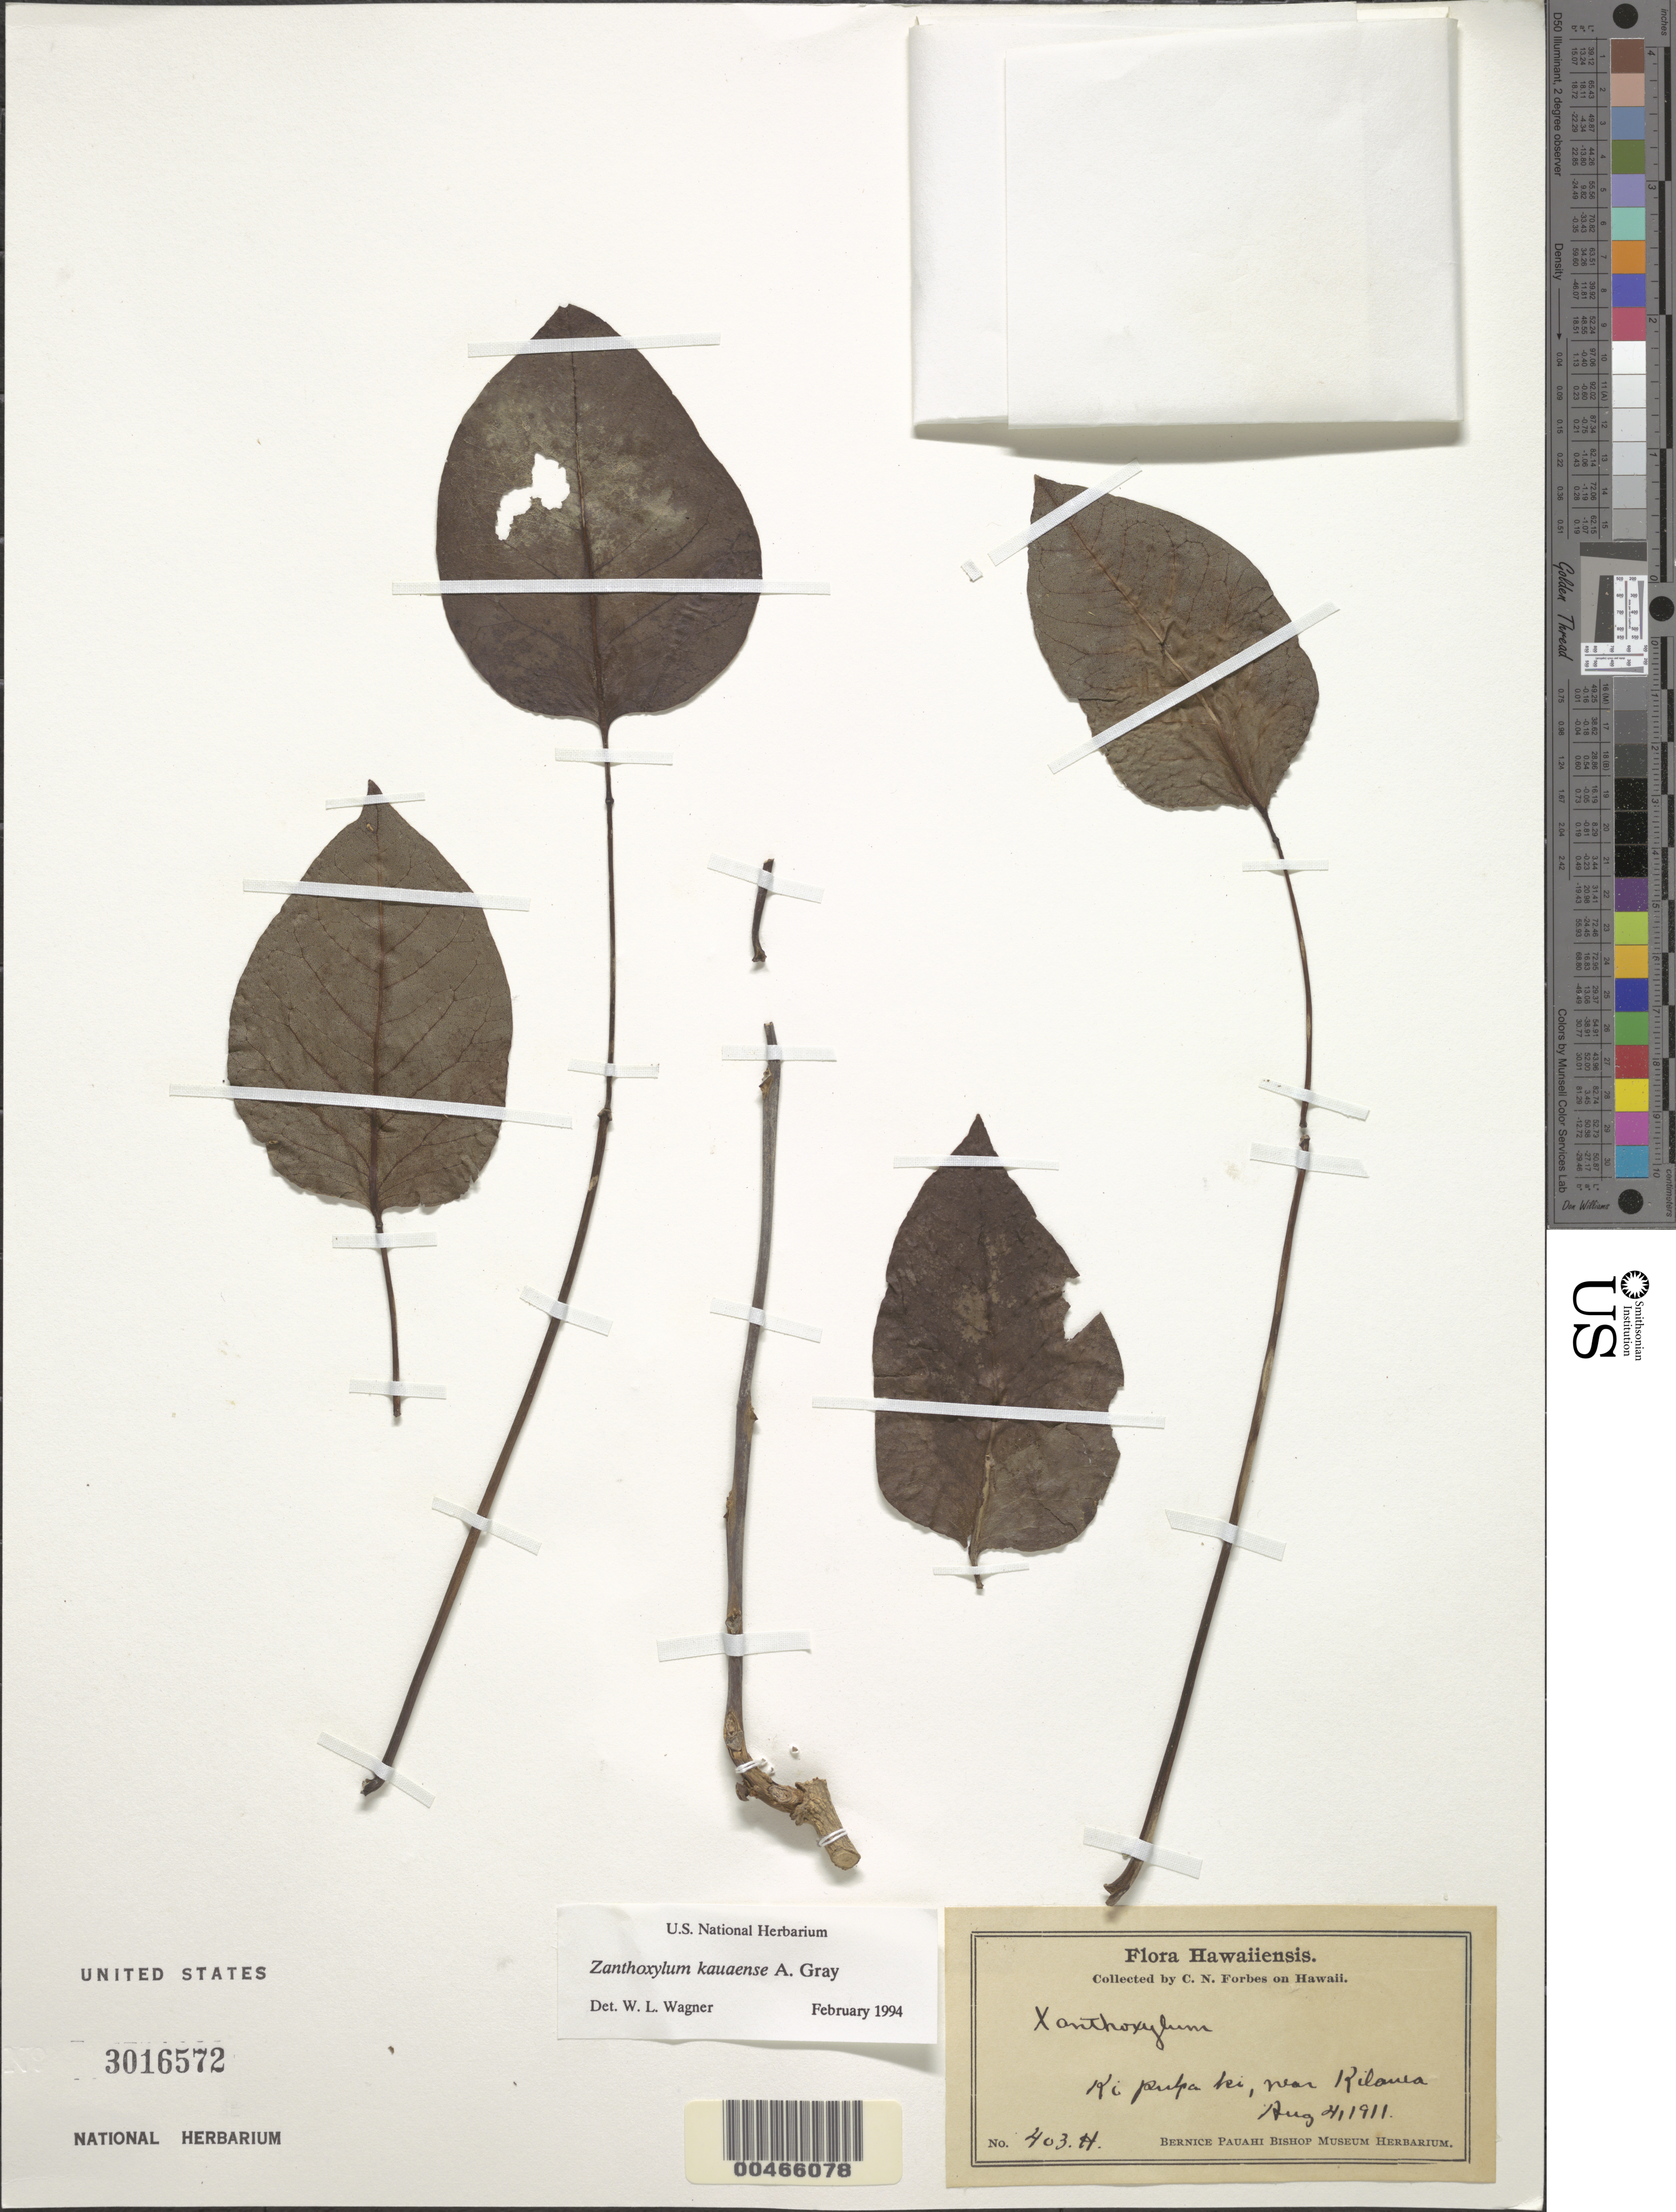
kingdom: Plantae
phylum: Tracheophyta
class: Magnoliopsida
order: Sapindales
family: Rutaceae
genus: Zanthoxylum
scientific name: Zanthoxylum kauaense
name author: A. Gray in Wilkes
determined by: Wagner, W. L., (BOT), Smithsonian Institution - National Museum of Natural History (UNITED STATES)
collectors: C. N. Forbes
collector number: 403.H.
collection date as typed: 4 Aug 1911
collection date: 1911-08-04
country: United States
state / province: Hawaii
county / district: Hawaii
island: Hawaii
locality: Kipuka ki, near Kilania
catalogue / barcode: US 3016572